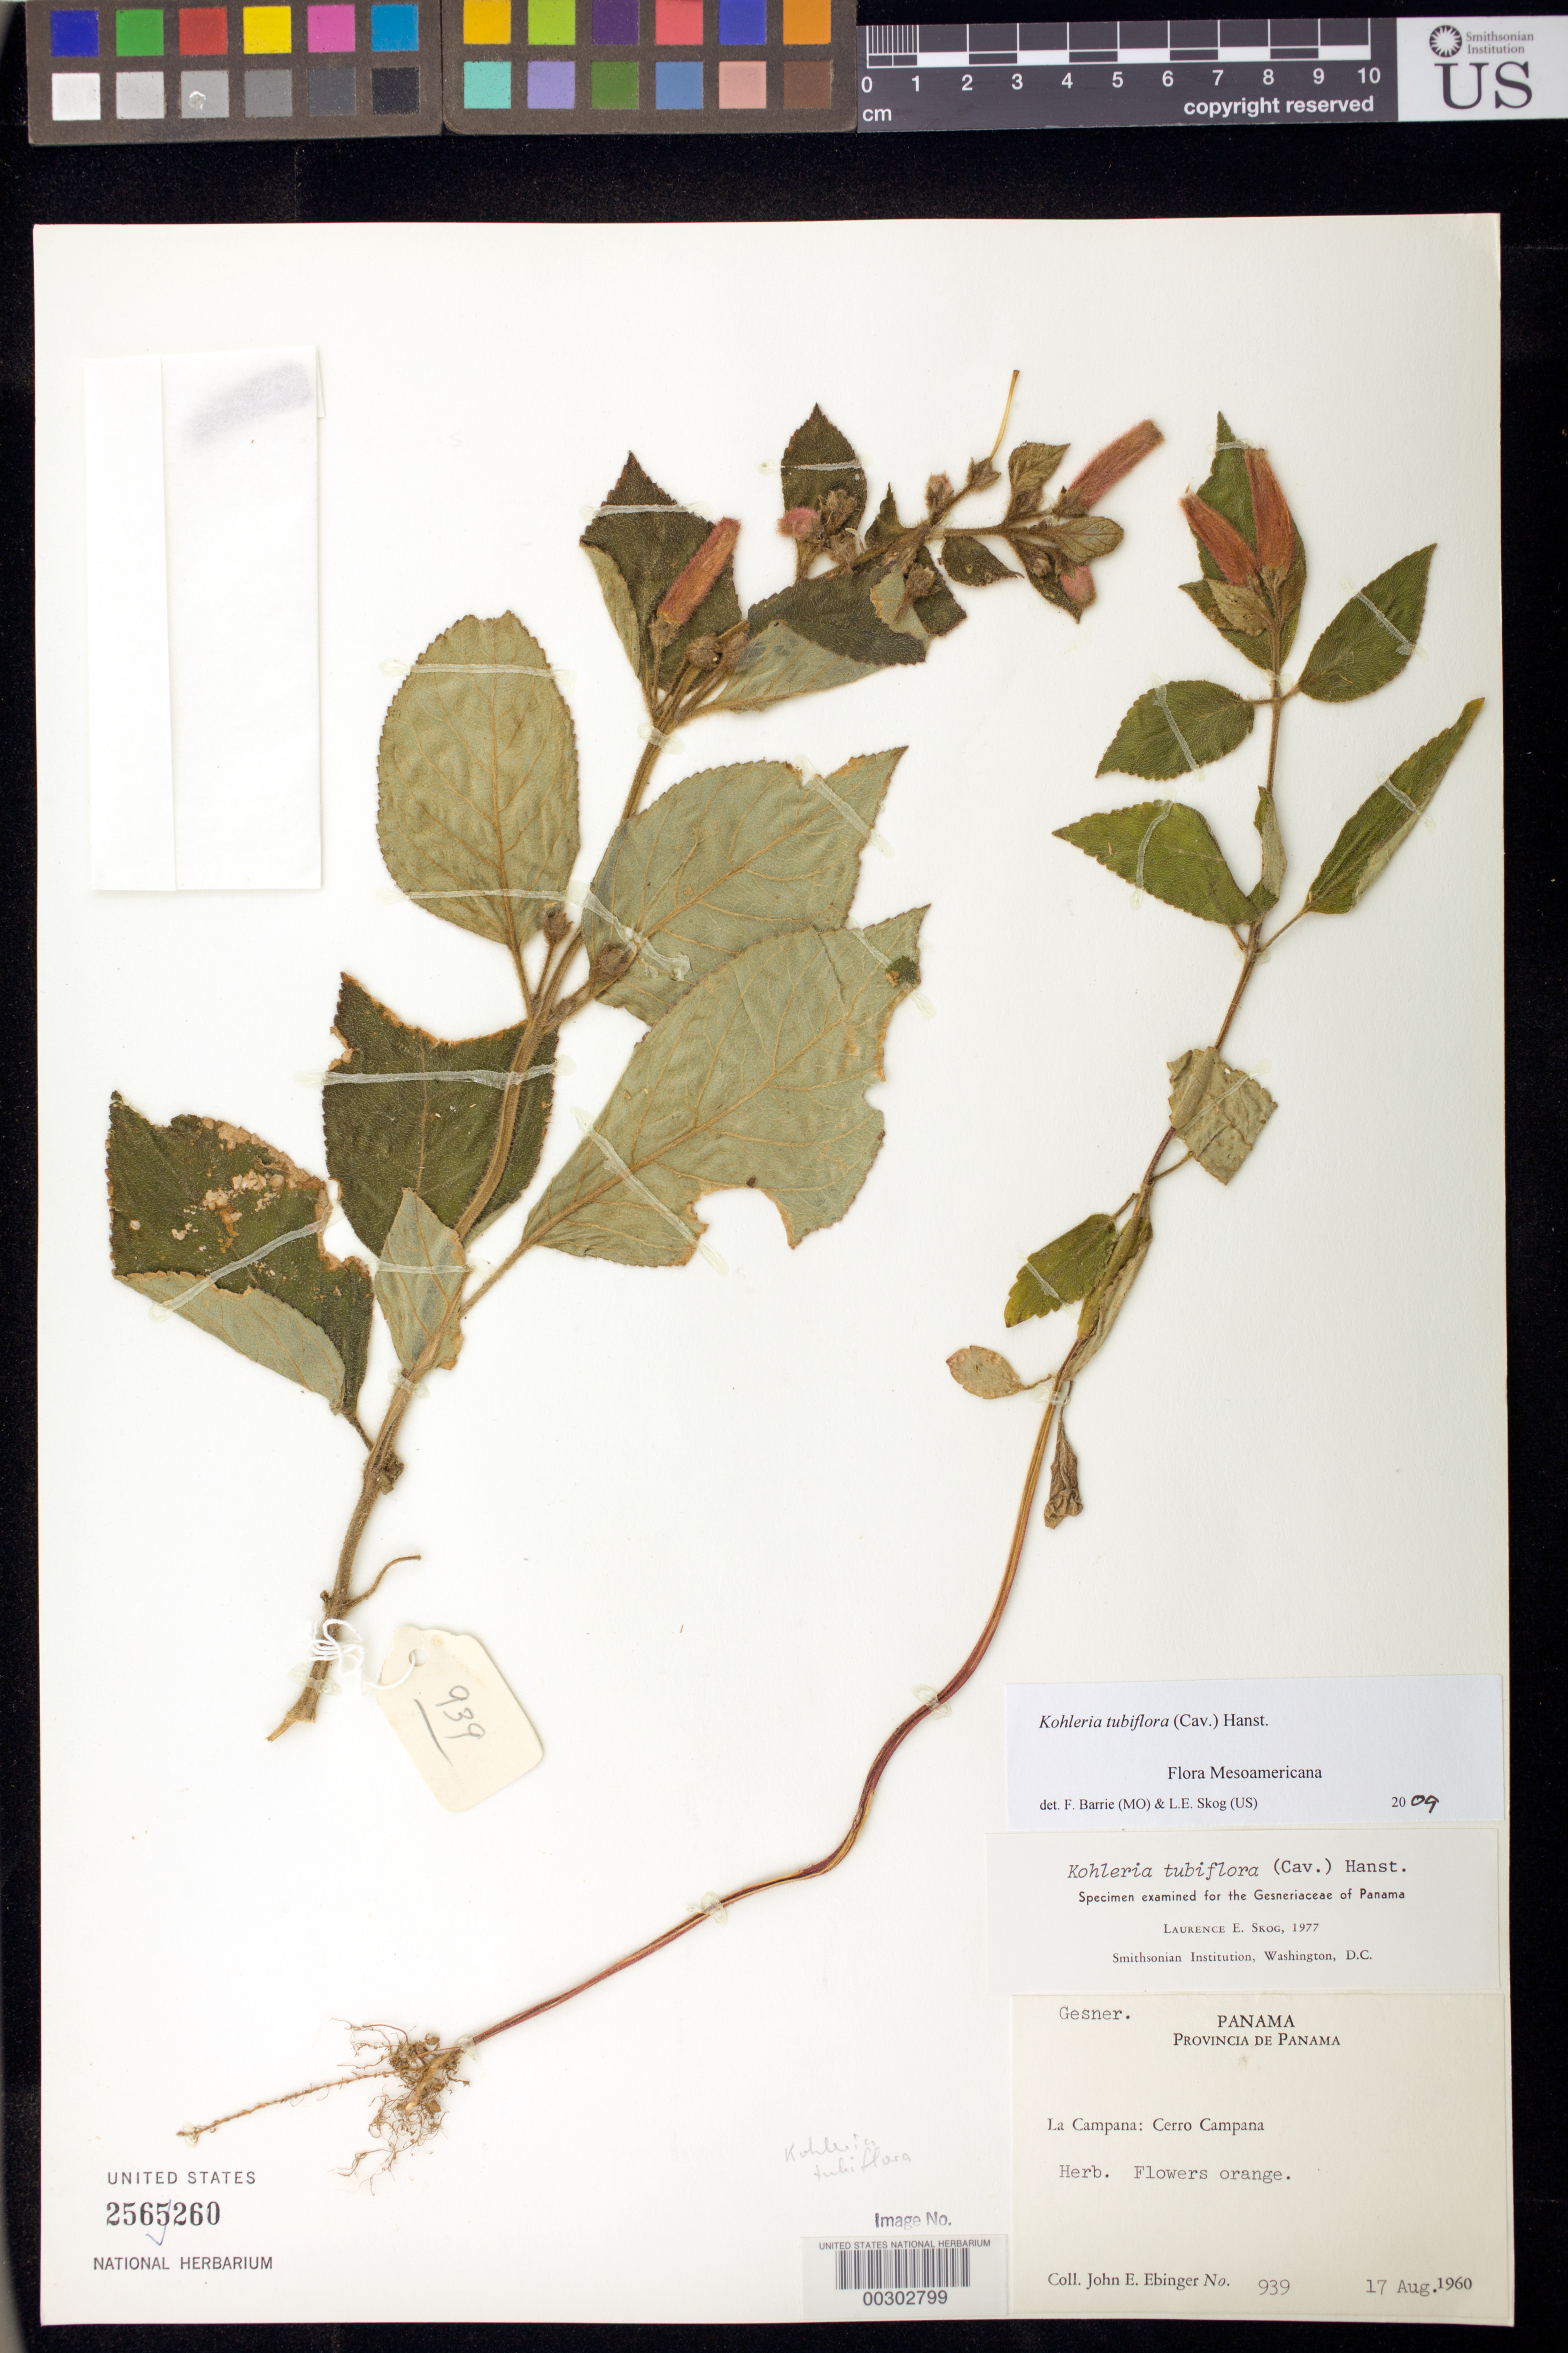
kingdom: Plantae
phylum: Tracheophyta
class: Magnoliopsida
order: Lamiales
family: Gesneriaceae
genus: Kohleria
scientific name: Kohleria tubiflora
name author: (Cav.) Hanst.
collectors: J. Ebinger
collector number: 939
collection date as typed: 17 Aug 1960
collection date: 1960-08-17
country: Panama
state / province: Panamá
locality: La Campana, Cerro Campana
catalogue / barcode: US 2565260